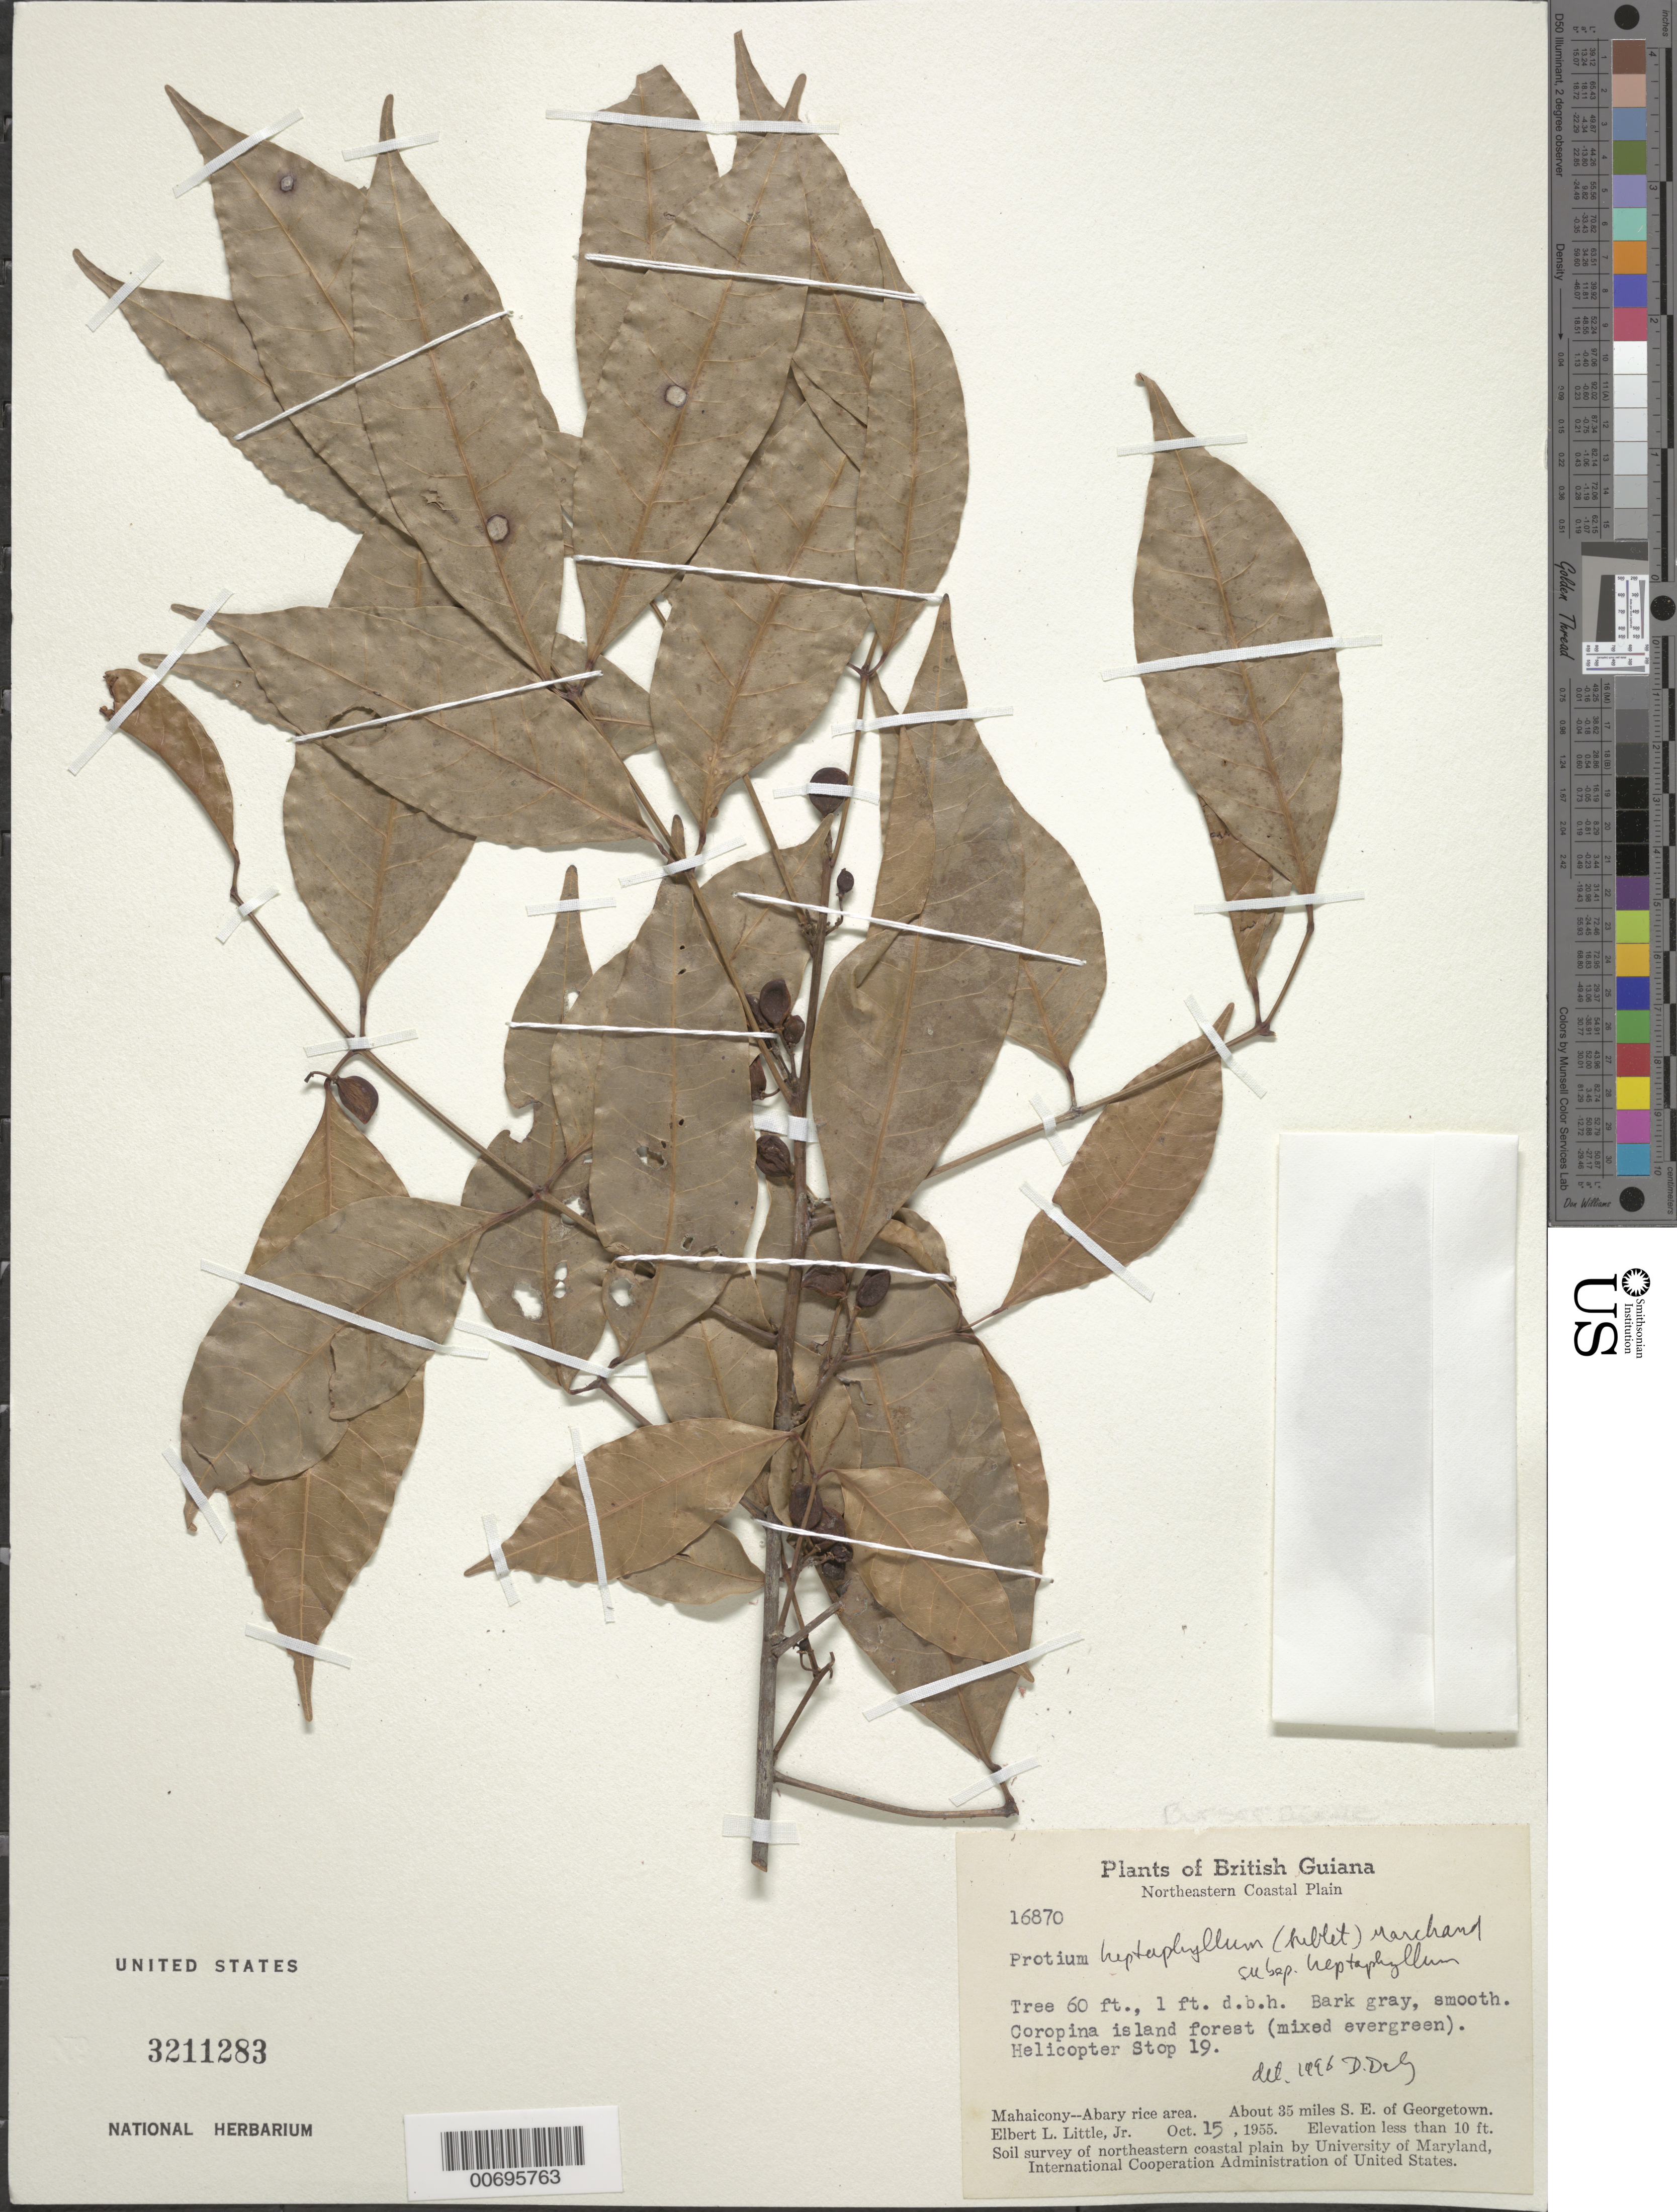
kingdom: Plantae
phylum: Tracheophyta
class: Magnoliopsida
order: Sapindales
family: Burseraceae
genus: Protium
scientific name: Protium heptaphyllum subsp. heptaphyllum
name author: (Aubl.) Marchand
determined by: Daly, D. C.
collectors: E. L. Little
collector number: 16870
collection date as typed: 15-Oct-55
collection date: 1955-10-15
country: Guyana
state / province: Mahaica-Berbice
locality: Mahaicony-Abary rice area, E bank Demerara R., about 35 mi. SE of Georgetown, Helicopter stop 19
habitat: Coropina island forest (mixed evergreen)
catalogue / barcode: US 3211283